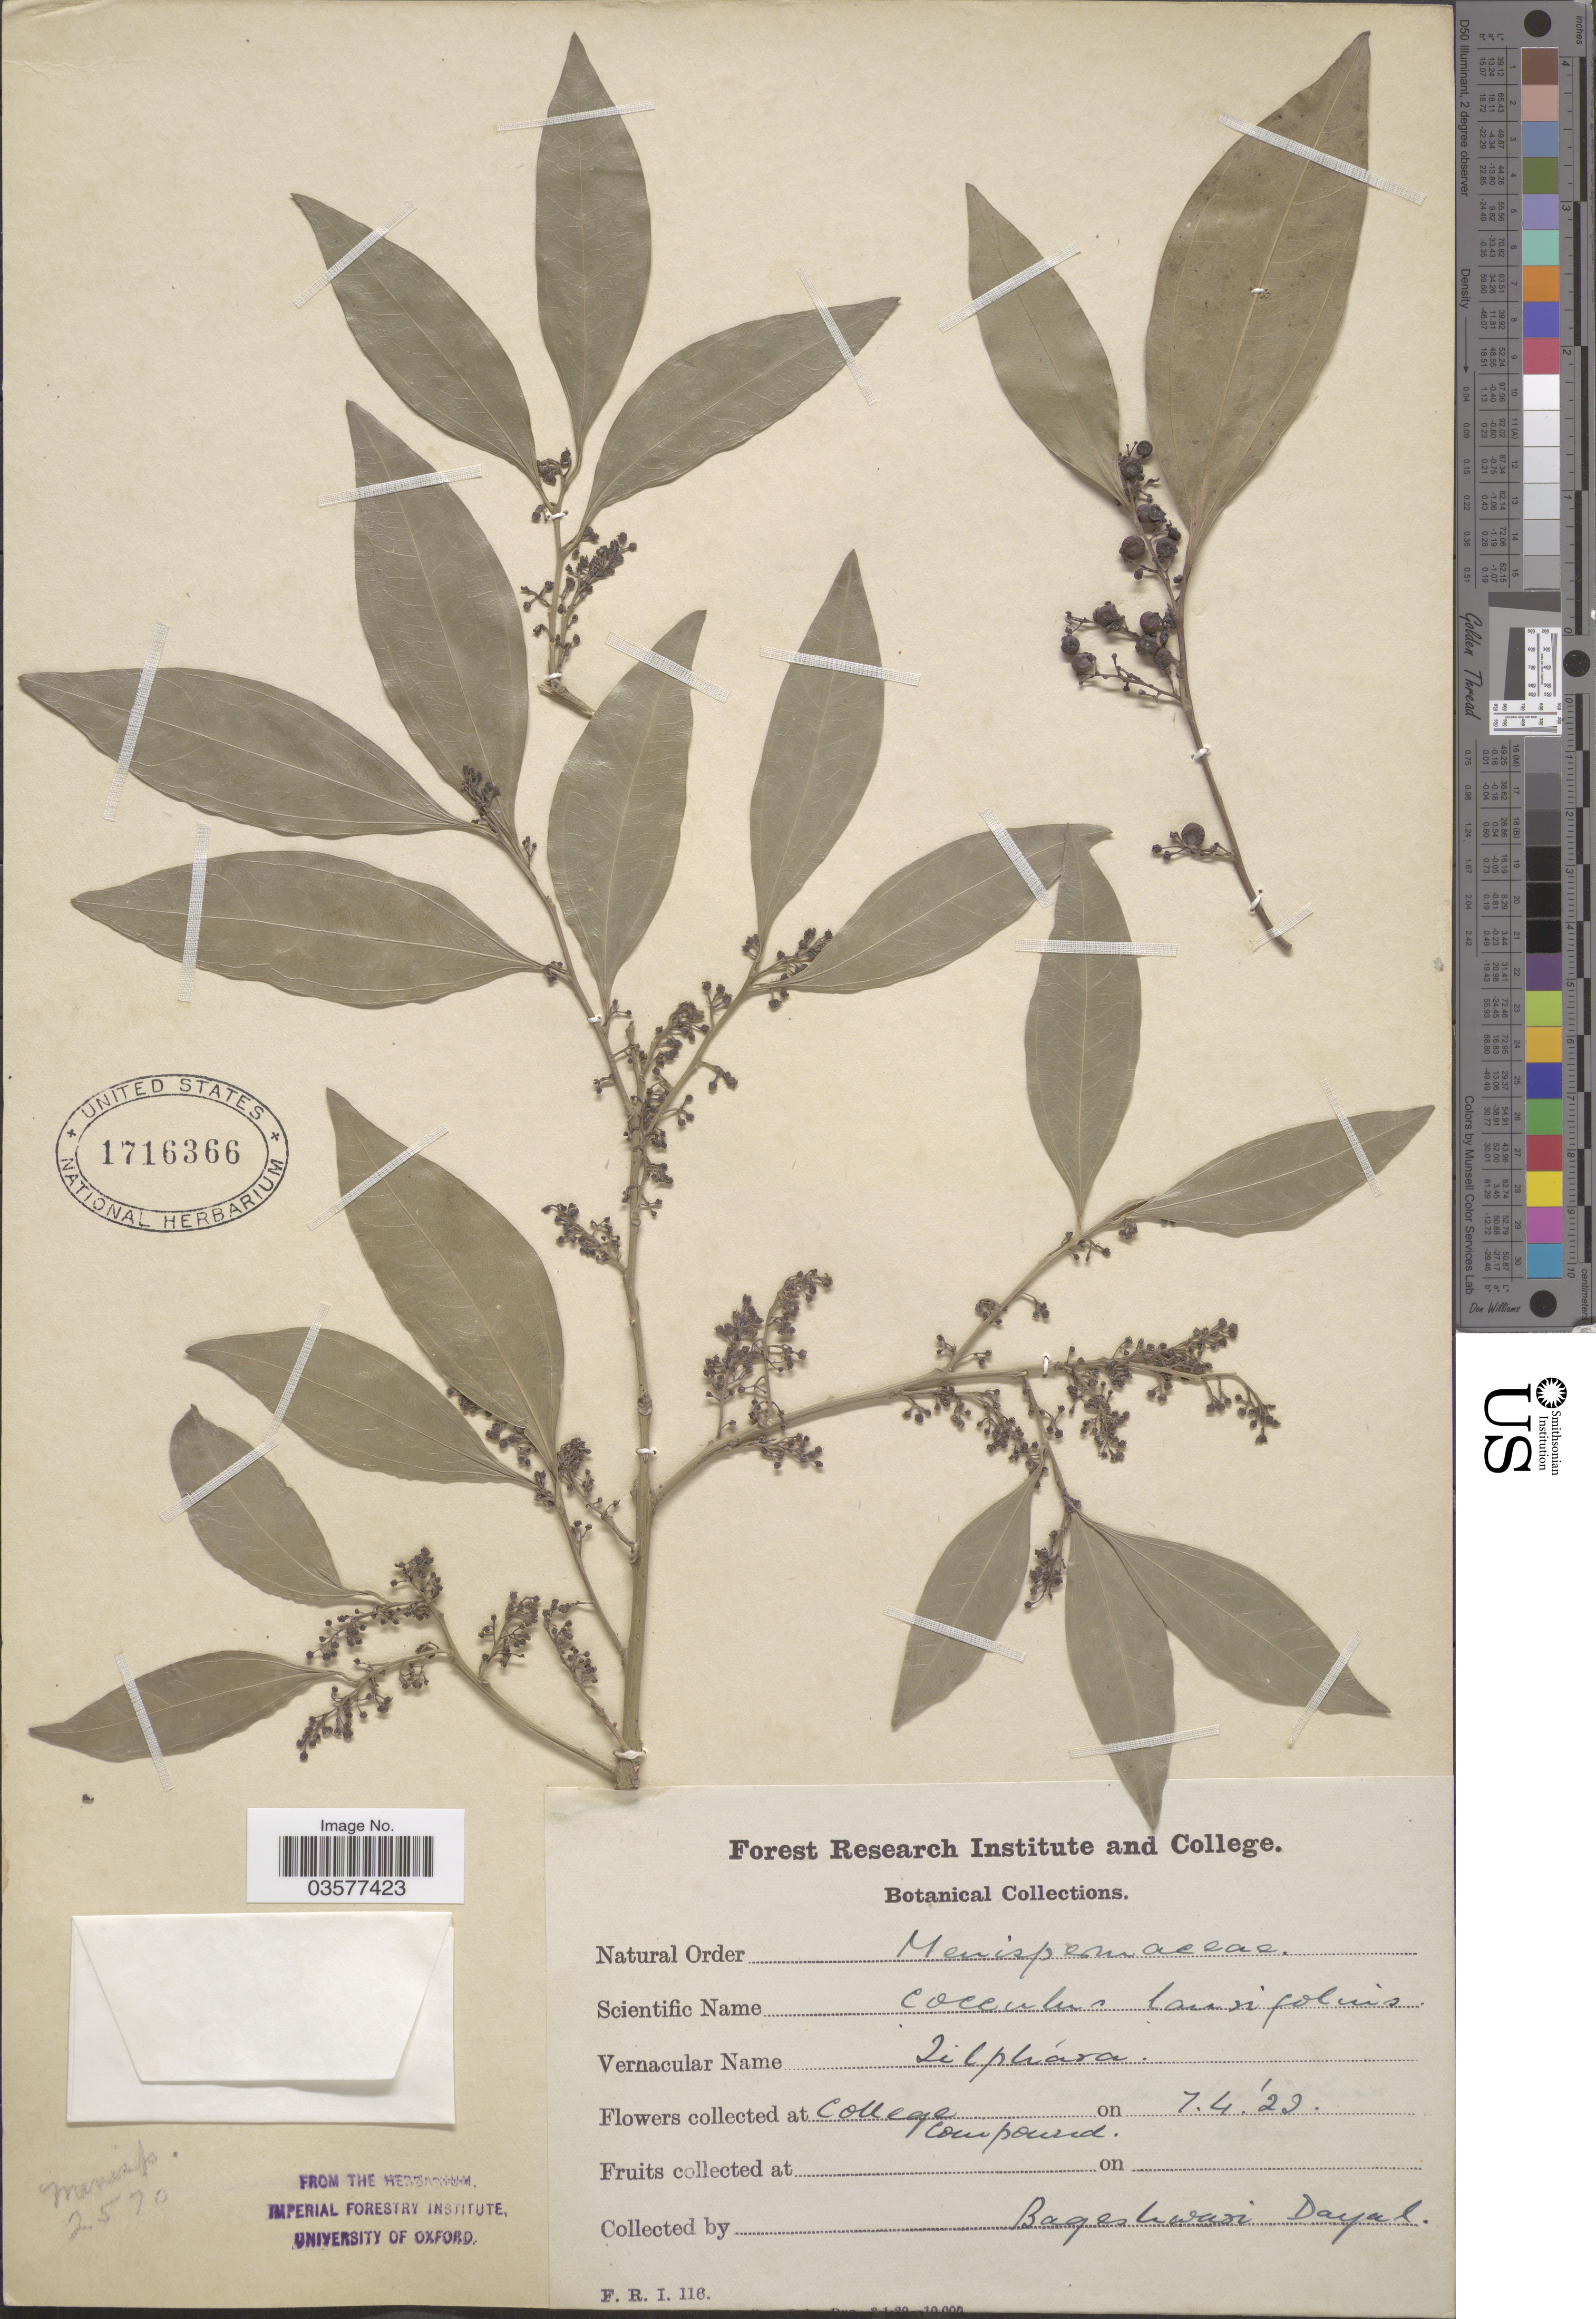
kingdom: Plantae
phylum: Tracheophyta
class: Magnoliopsida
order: Ranunculales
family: Menispermaceae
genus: Cocculus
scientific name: Cocculus laurifolius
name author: DC.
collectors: B. Dayal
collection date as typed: Transcribed d/m/y: 7/4/29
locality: College Compound.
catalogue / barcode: US 1716366